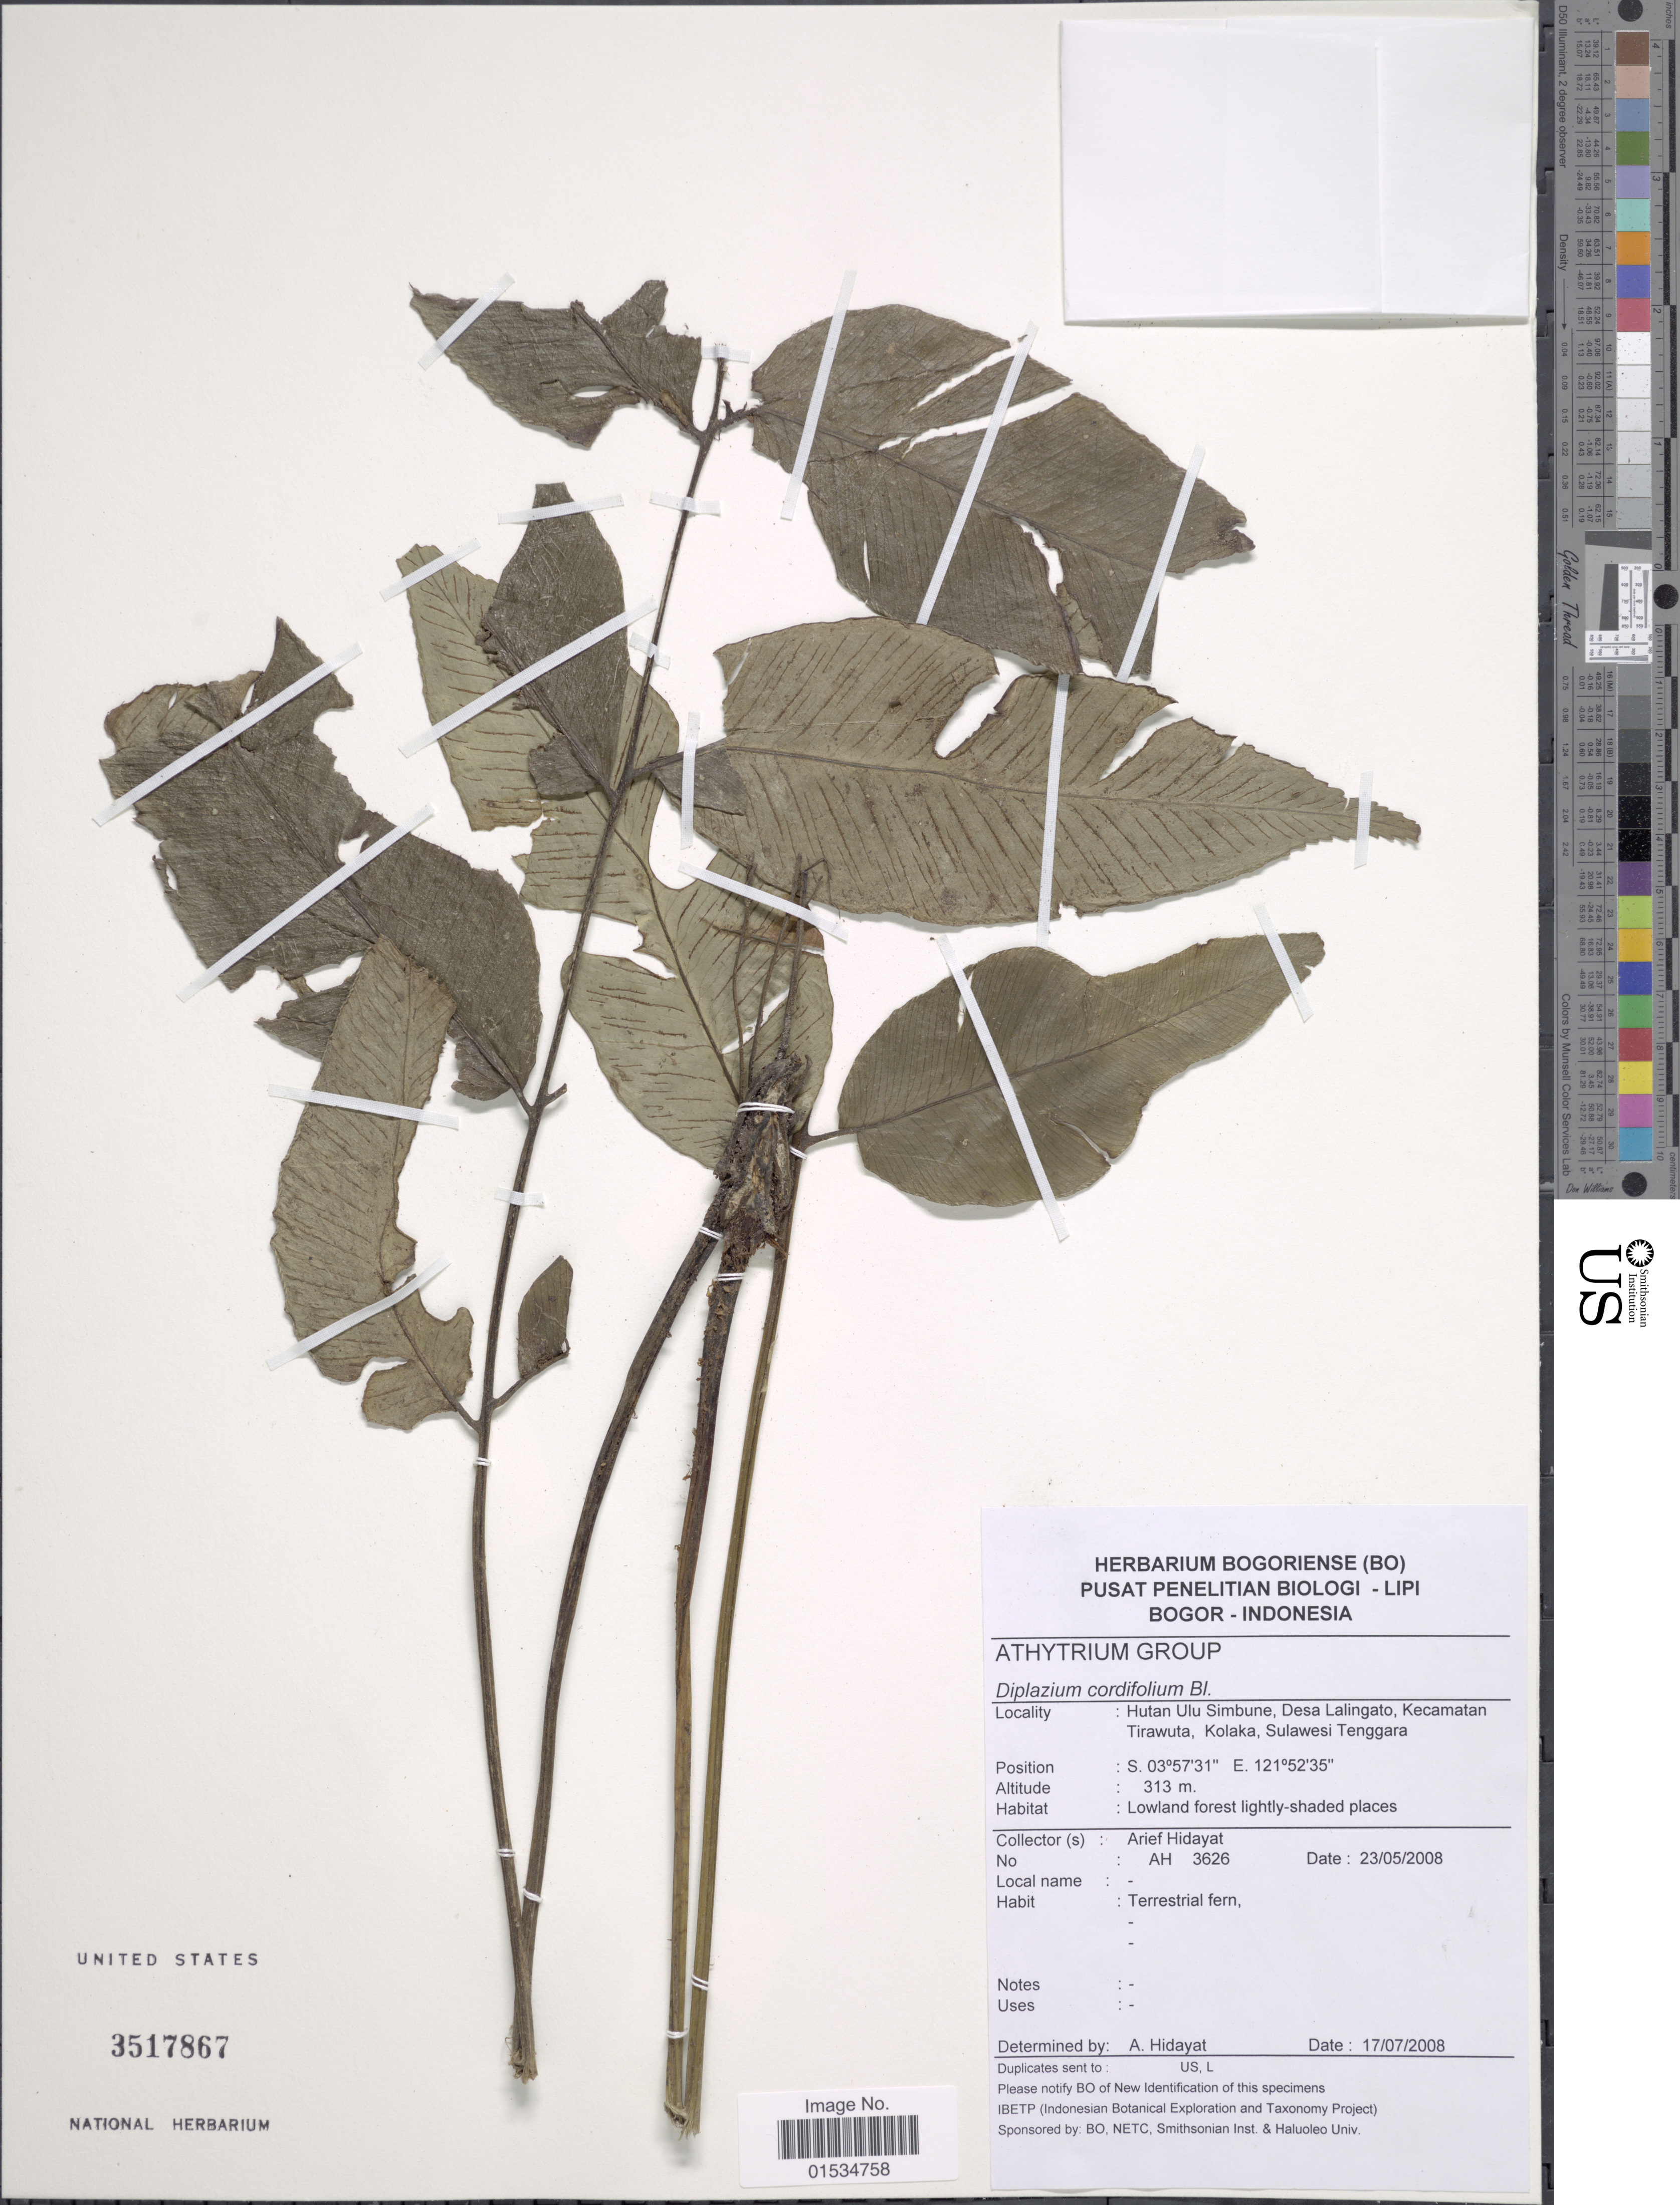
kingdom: Plantae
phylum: Tracheophyta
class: Polypodiopsida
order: Polypodiales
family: Athyriaceae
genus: Diplazium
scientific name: Diplazium cordifolium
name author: Blume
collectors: A. Hidayat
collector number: AH 3626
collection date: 2008-05-23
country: Indonesia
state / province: Sulawesi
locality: Hutan Ulu Simbune, Desa Lalingato, Kecamatan Tirawuta, Kolaka, Sulawesi Tenggara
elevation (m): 313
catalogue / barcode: US 3517867